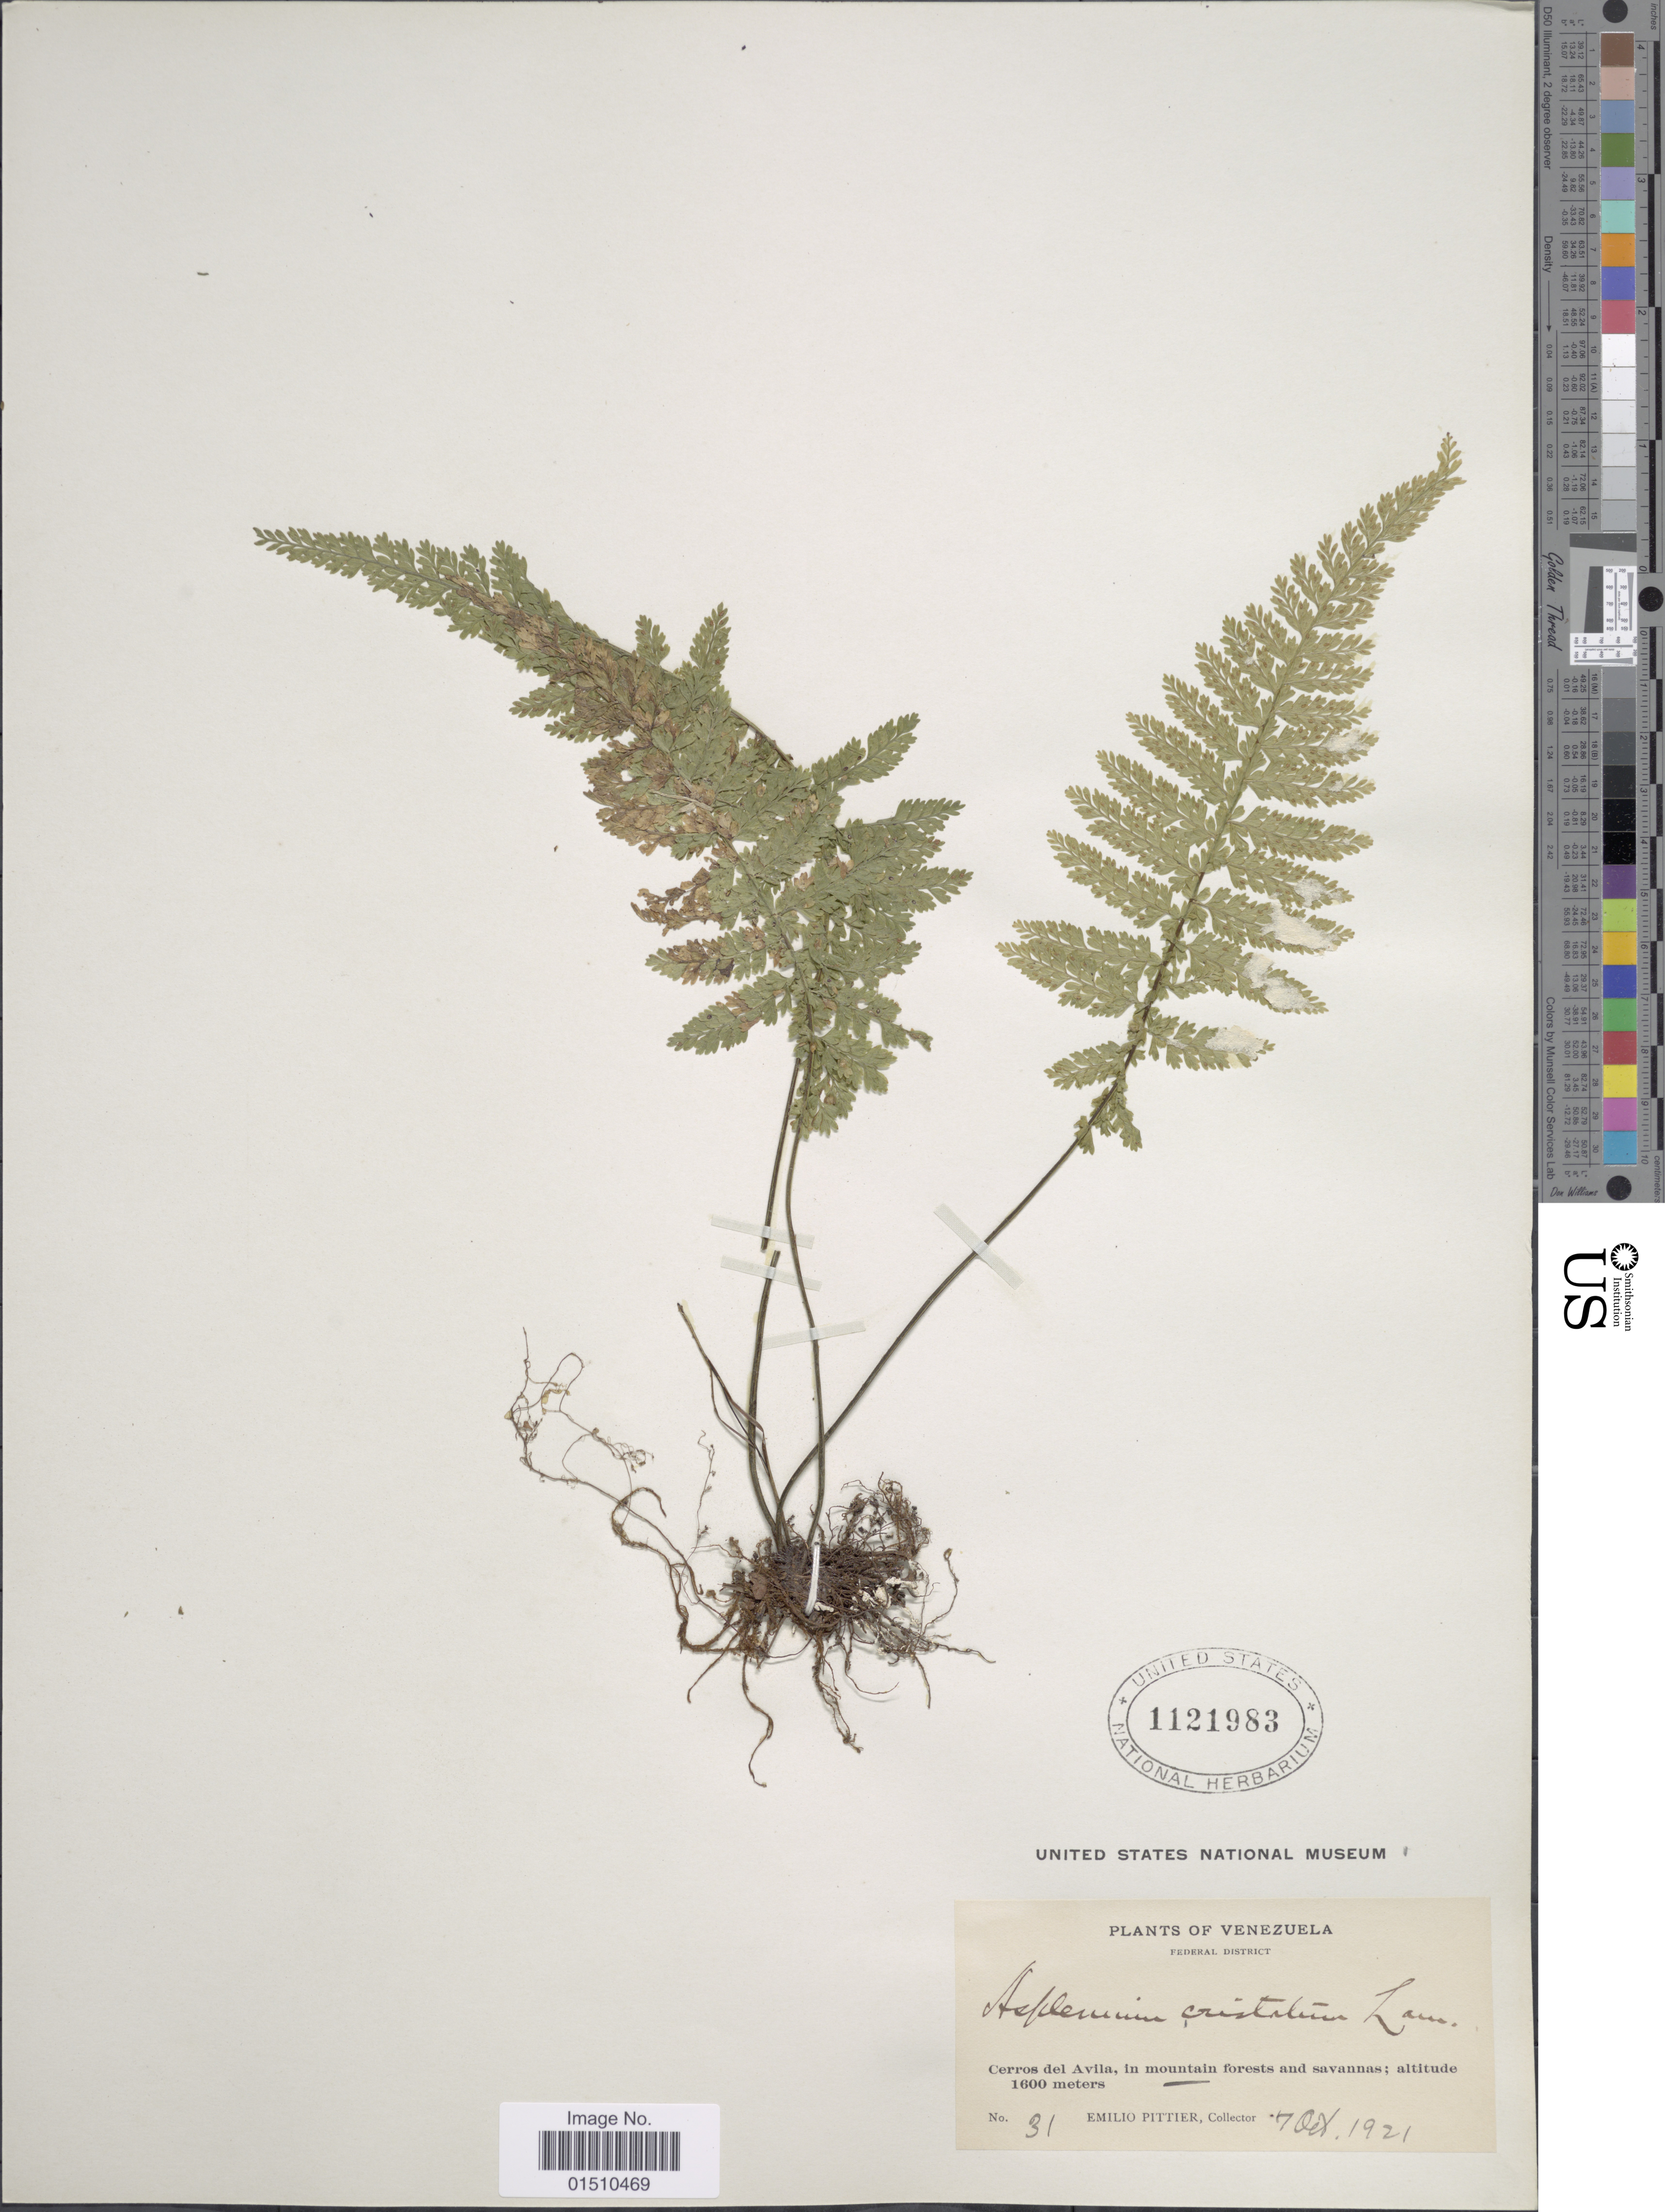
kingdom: Plantae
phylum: Tracheophyta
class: Polypodiopsida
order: Polypodiales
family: Aspleniaceae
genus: Asplenium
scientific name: Asplenium cristatum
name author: Lam.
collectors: E. Pittier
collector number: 31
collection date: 1921-10-07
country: Venezuela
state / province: Distrito Federal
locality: Venezuela, Federal District, Cerros del Avila, in mountain forests and savannas.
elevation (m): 1600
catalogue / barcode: US 1121983